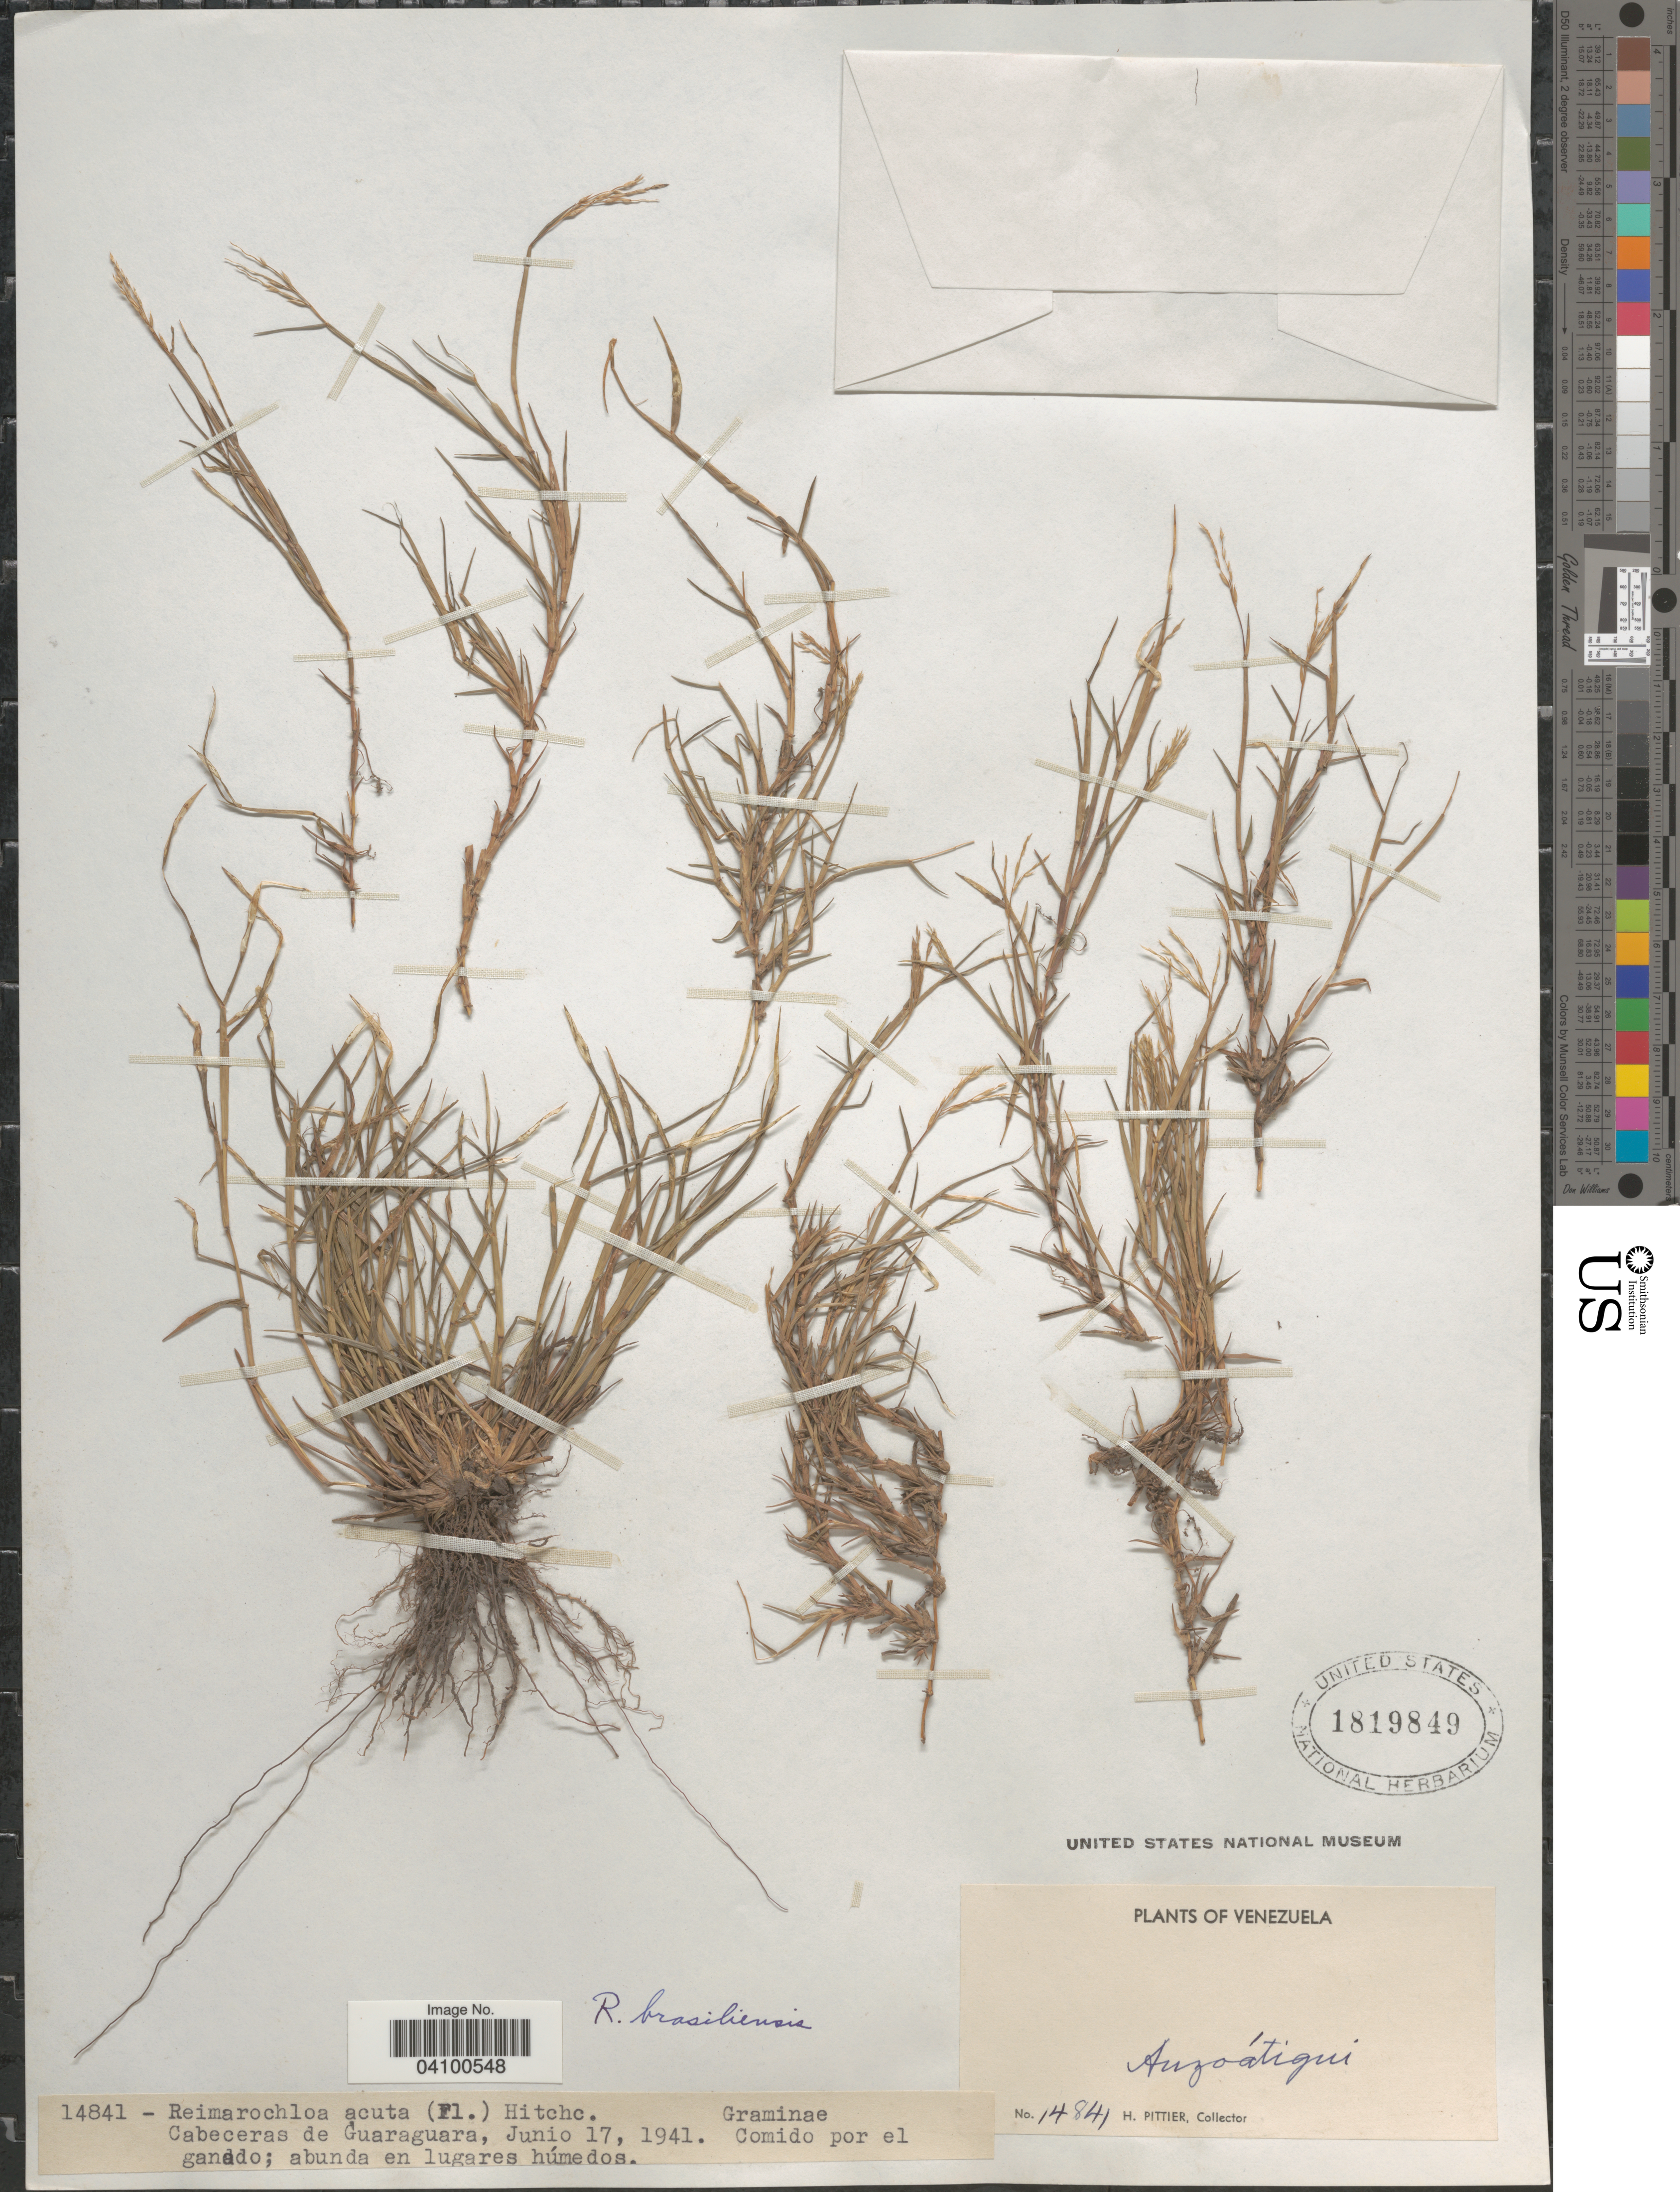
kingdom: Plantae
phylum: Tracheophyta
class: Liliopsida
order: Poales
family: Poaceae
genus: Paspalum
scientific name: Paspalum stagnophilum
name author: Morrone & Zuloaga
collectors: H. F. Pittier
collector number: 14841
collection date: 1941-06-17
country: Venezuela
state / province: Anzoategui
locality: Cabeceras de Guaraguara.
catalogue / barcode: US 1819849